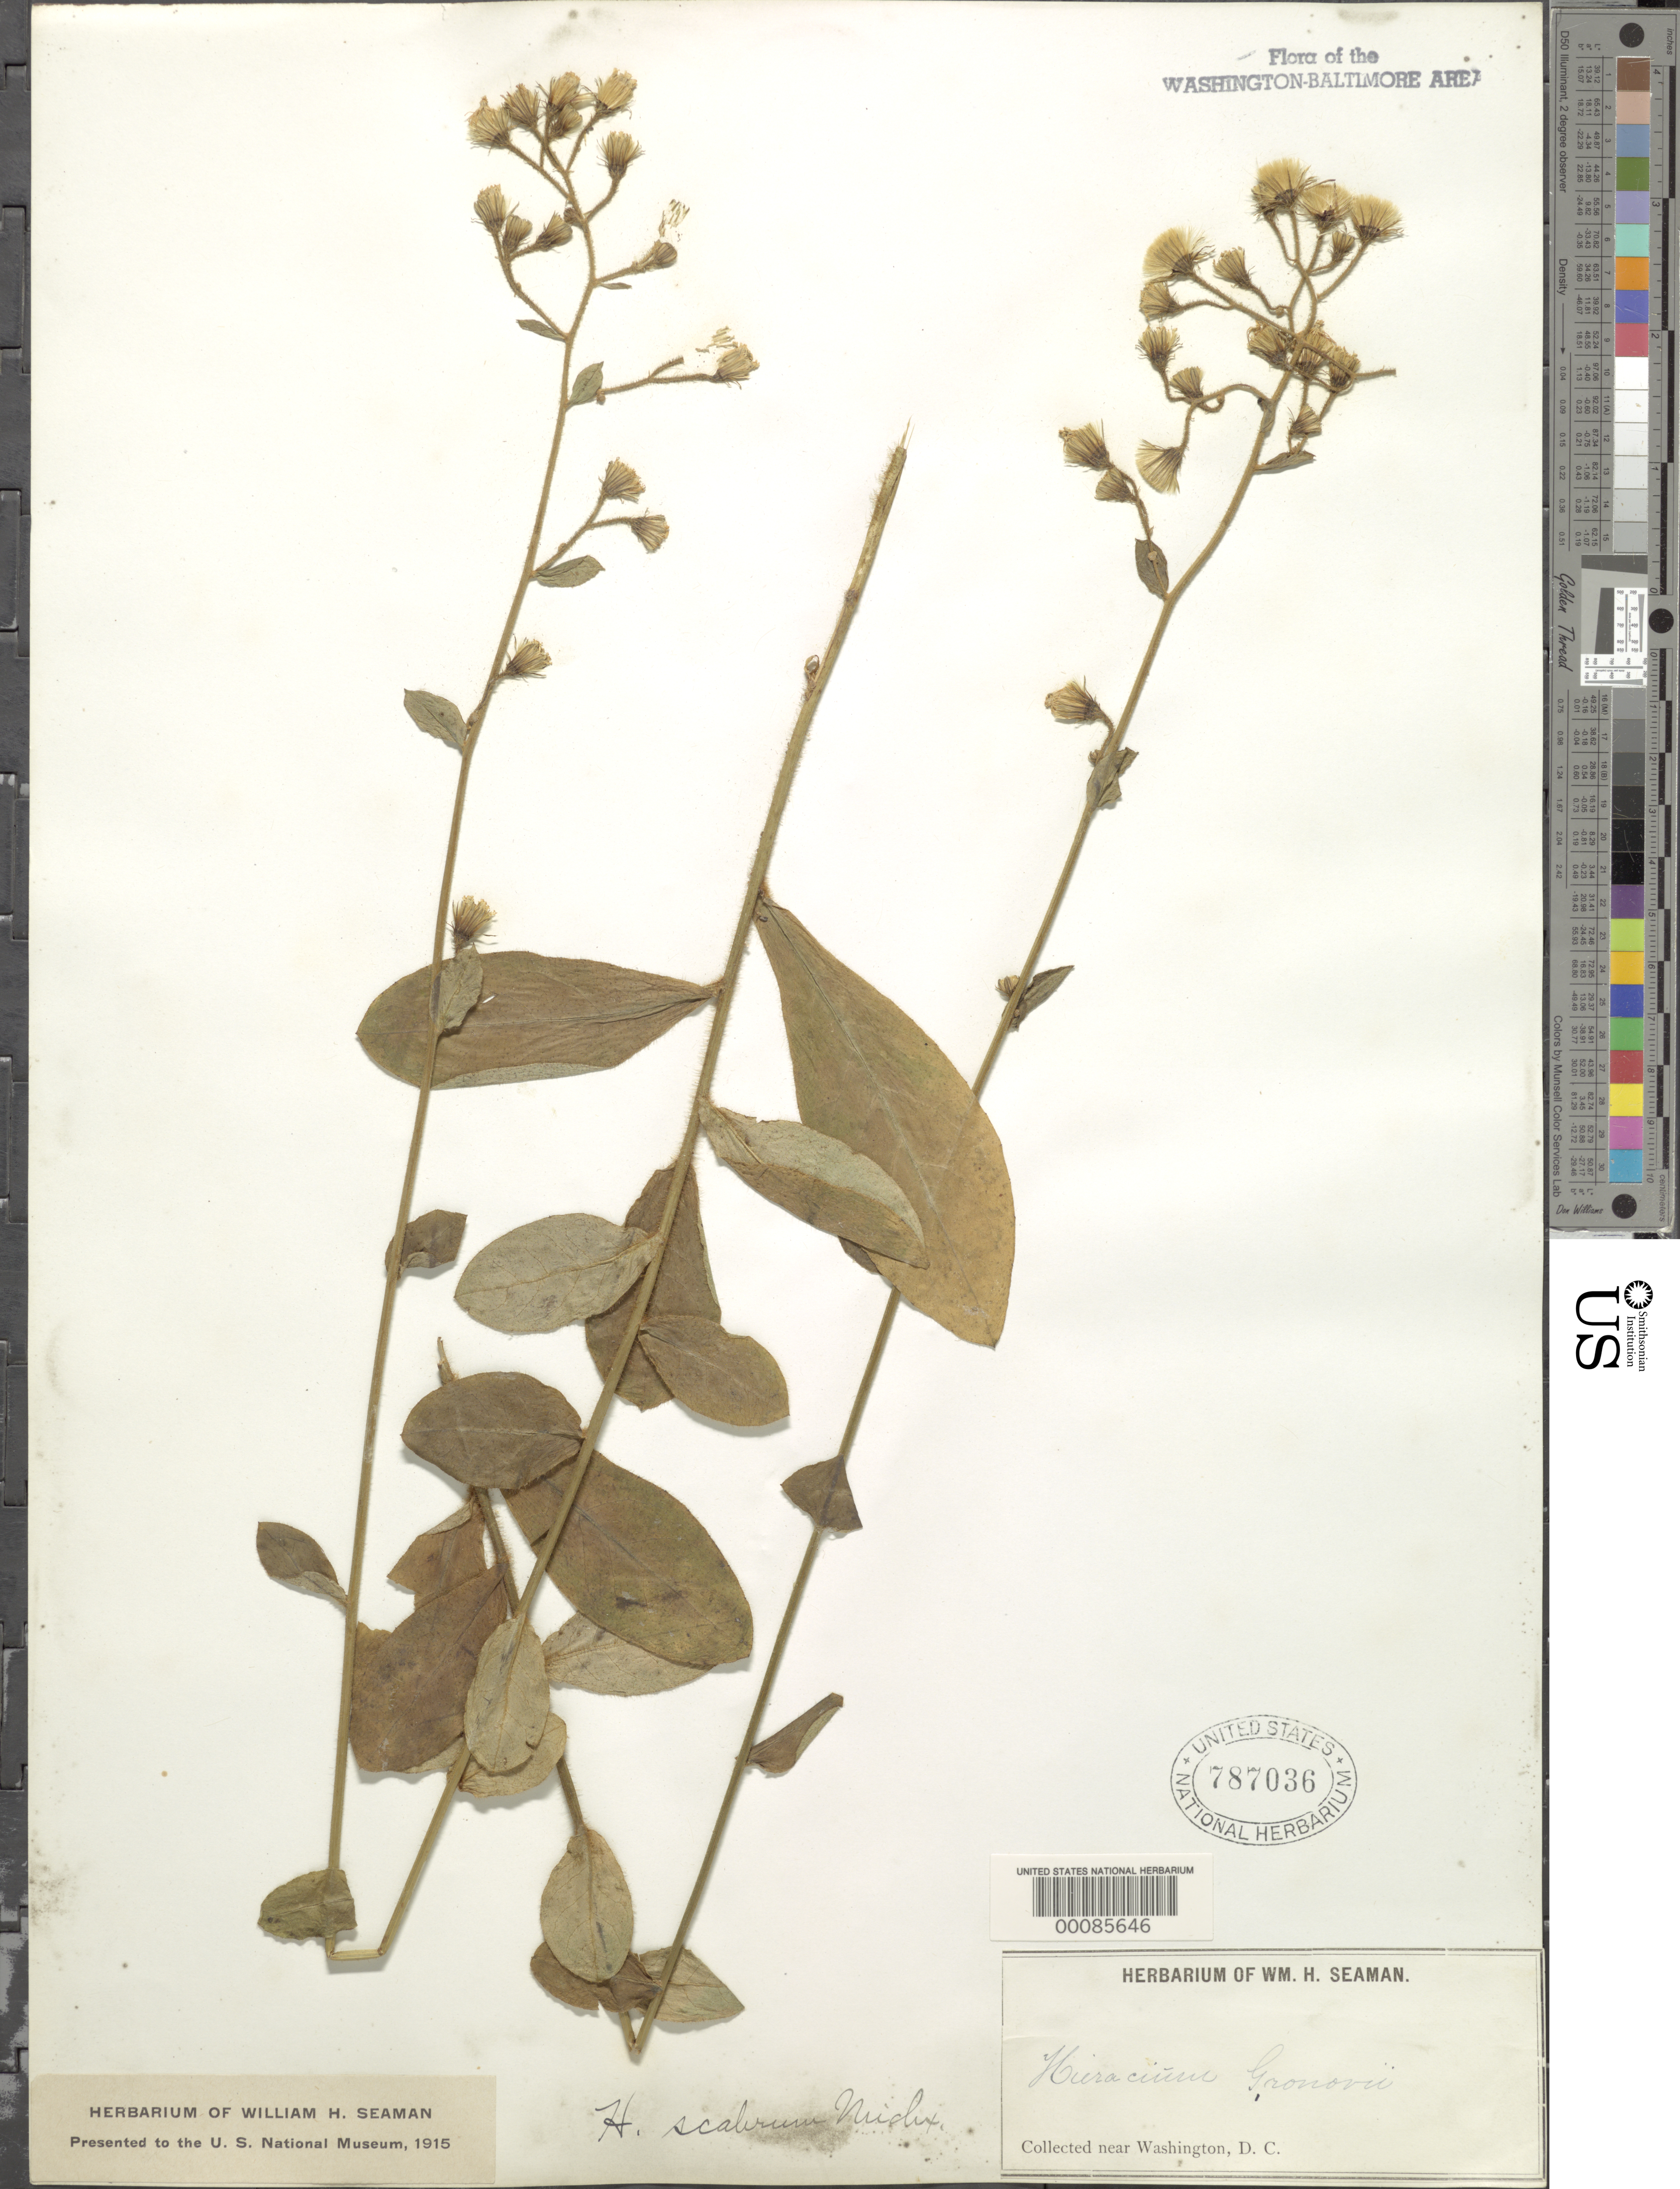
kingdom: Plantae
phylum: Tracheophyta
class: Magnoliopsida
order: Asterales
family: Asteraceae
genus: Pilosella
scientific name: Pilosella verruculata subsp. verruculata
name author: (Link) Soják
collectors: W. Seaman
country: United States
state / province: District of Columbia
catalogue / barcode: US 787036